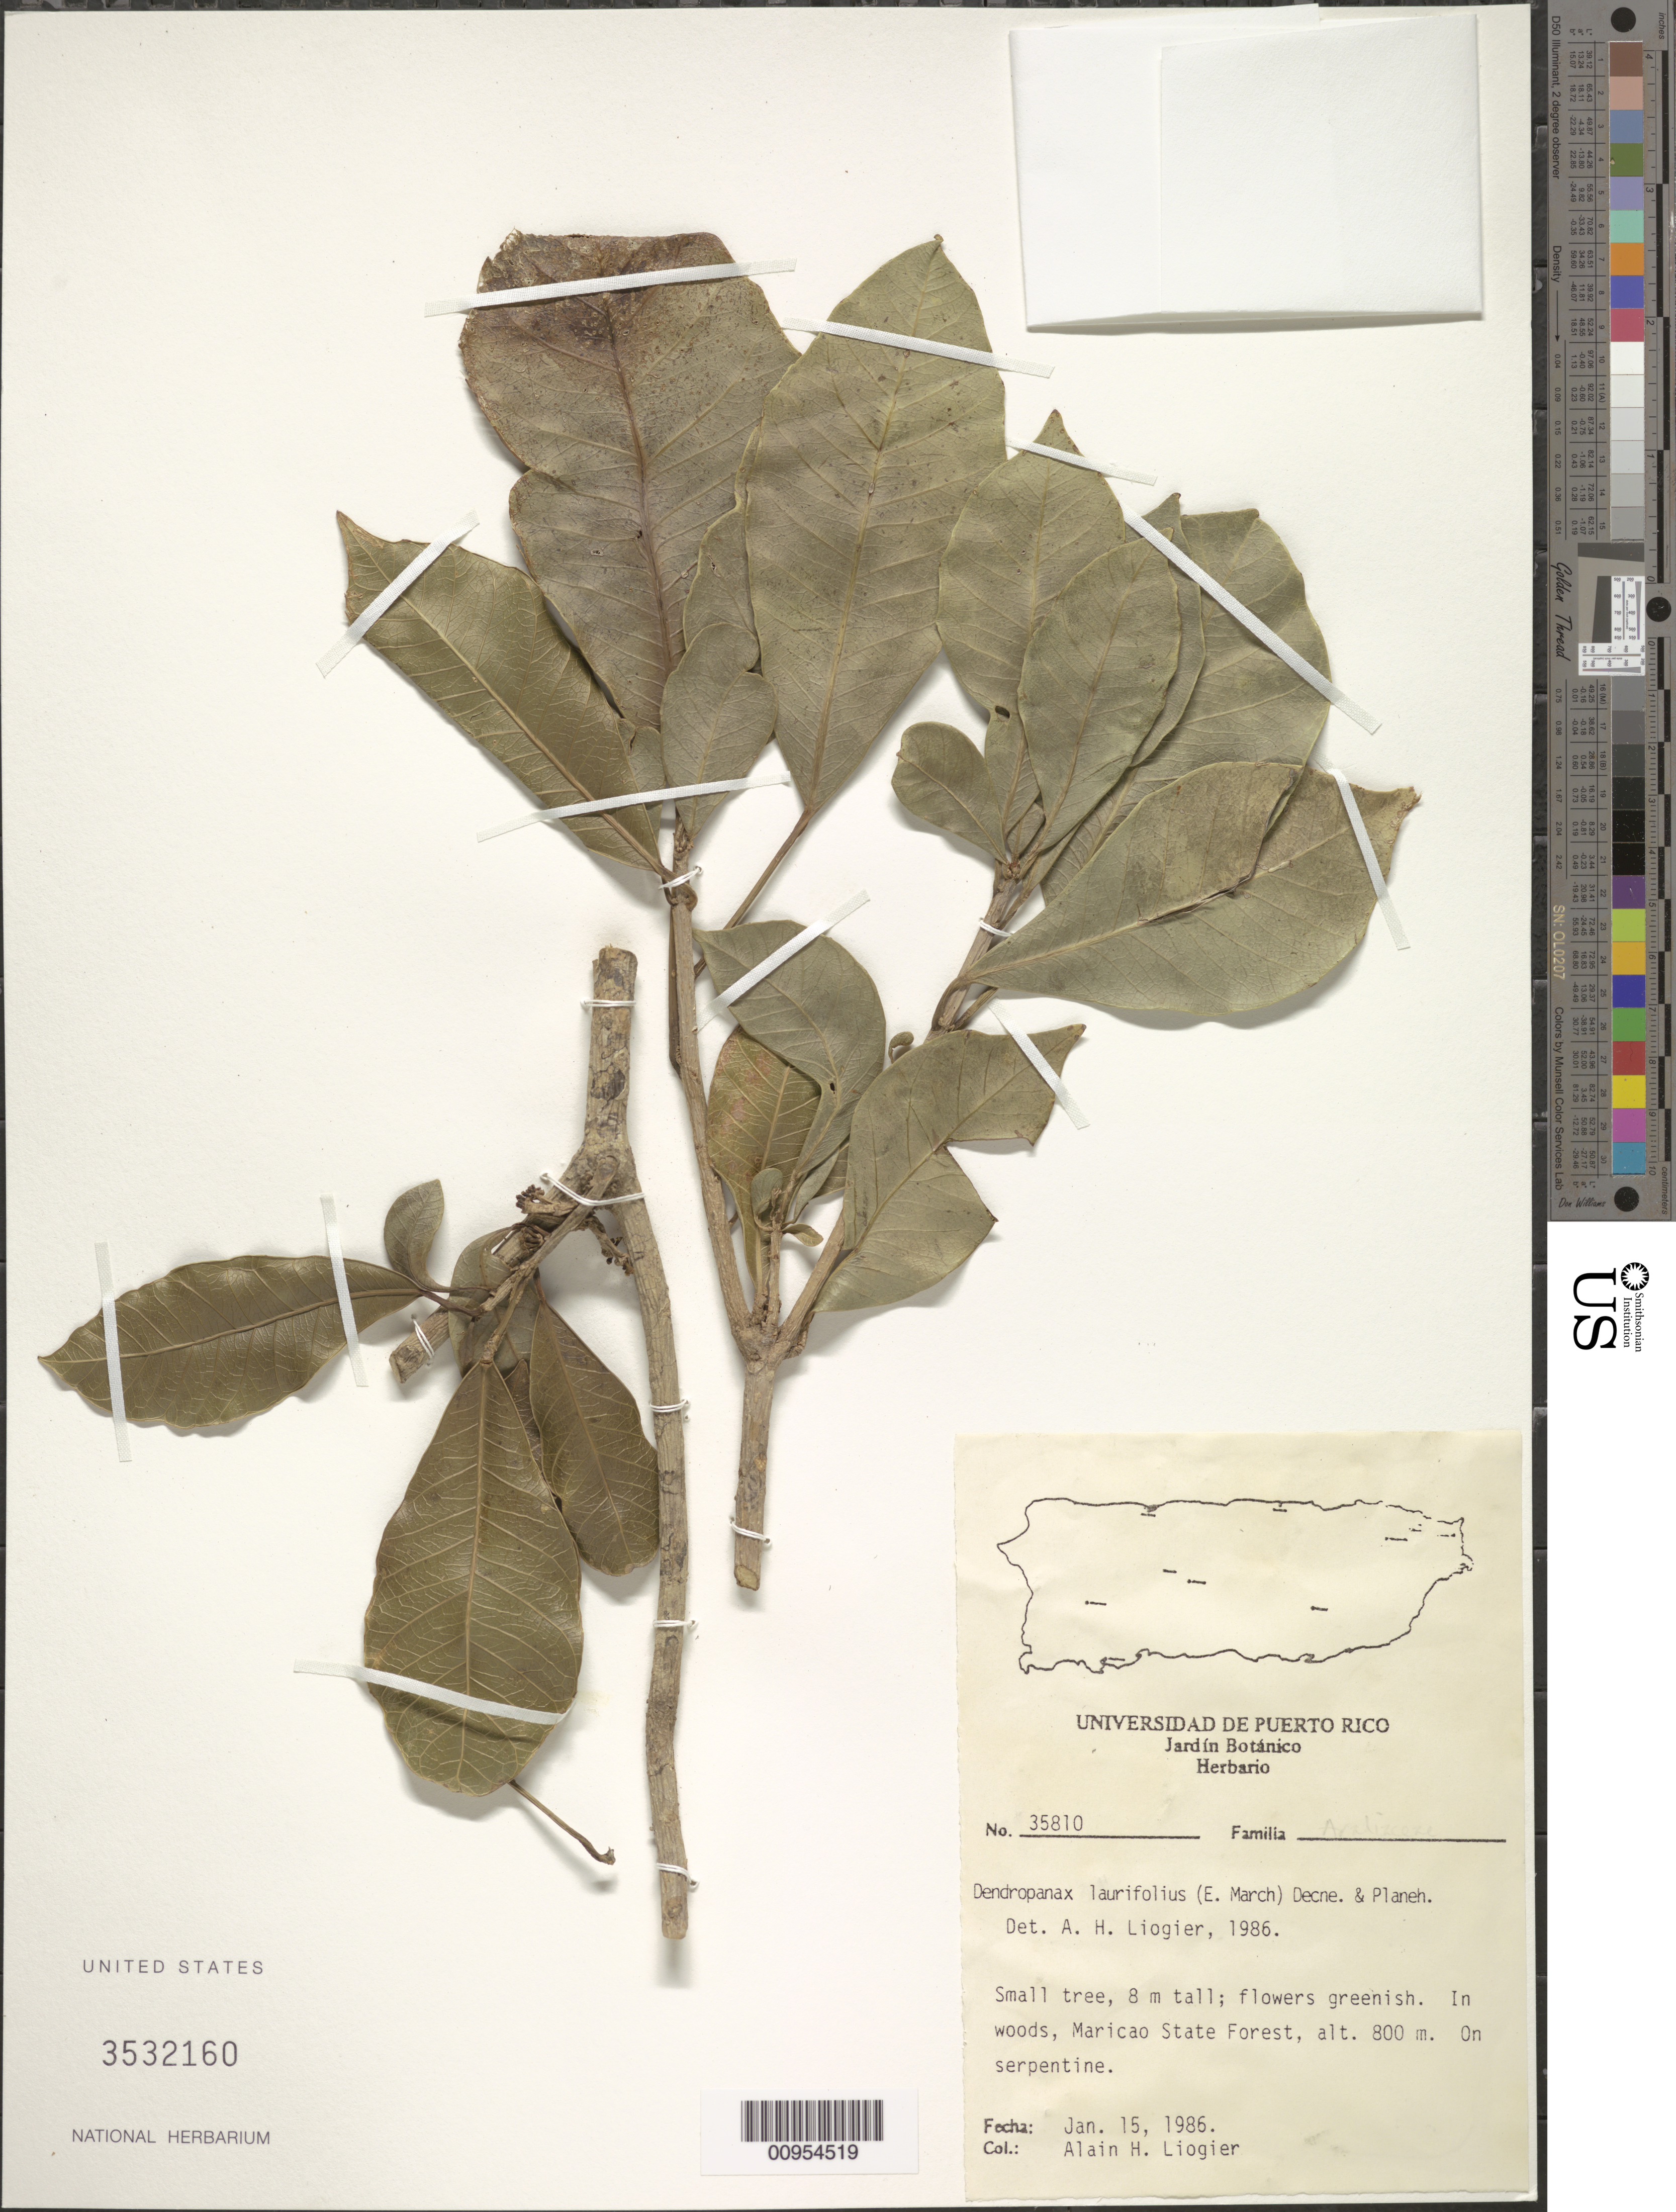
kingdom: Plantae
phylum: Tracheophyta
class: Magnoliopsida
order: Apiales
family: Araliaceae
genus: Dendropanax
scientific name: Dendropanax laurifolius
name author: (Marchal ex Urb.) Decne. & Planch. ex R.C. Schneid.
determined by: Liogier, Alain H.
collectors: A. H. Liogier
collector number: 35810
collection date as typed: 15 Jan 1986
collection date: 1986-01-15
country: Puerto Rico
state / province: Maricao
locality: Maricao State Forest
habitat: In woods on serpentine.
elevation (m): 800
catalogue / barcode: US 3532160